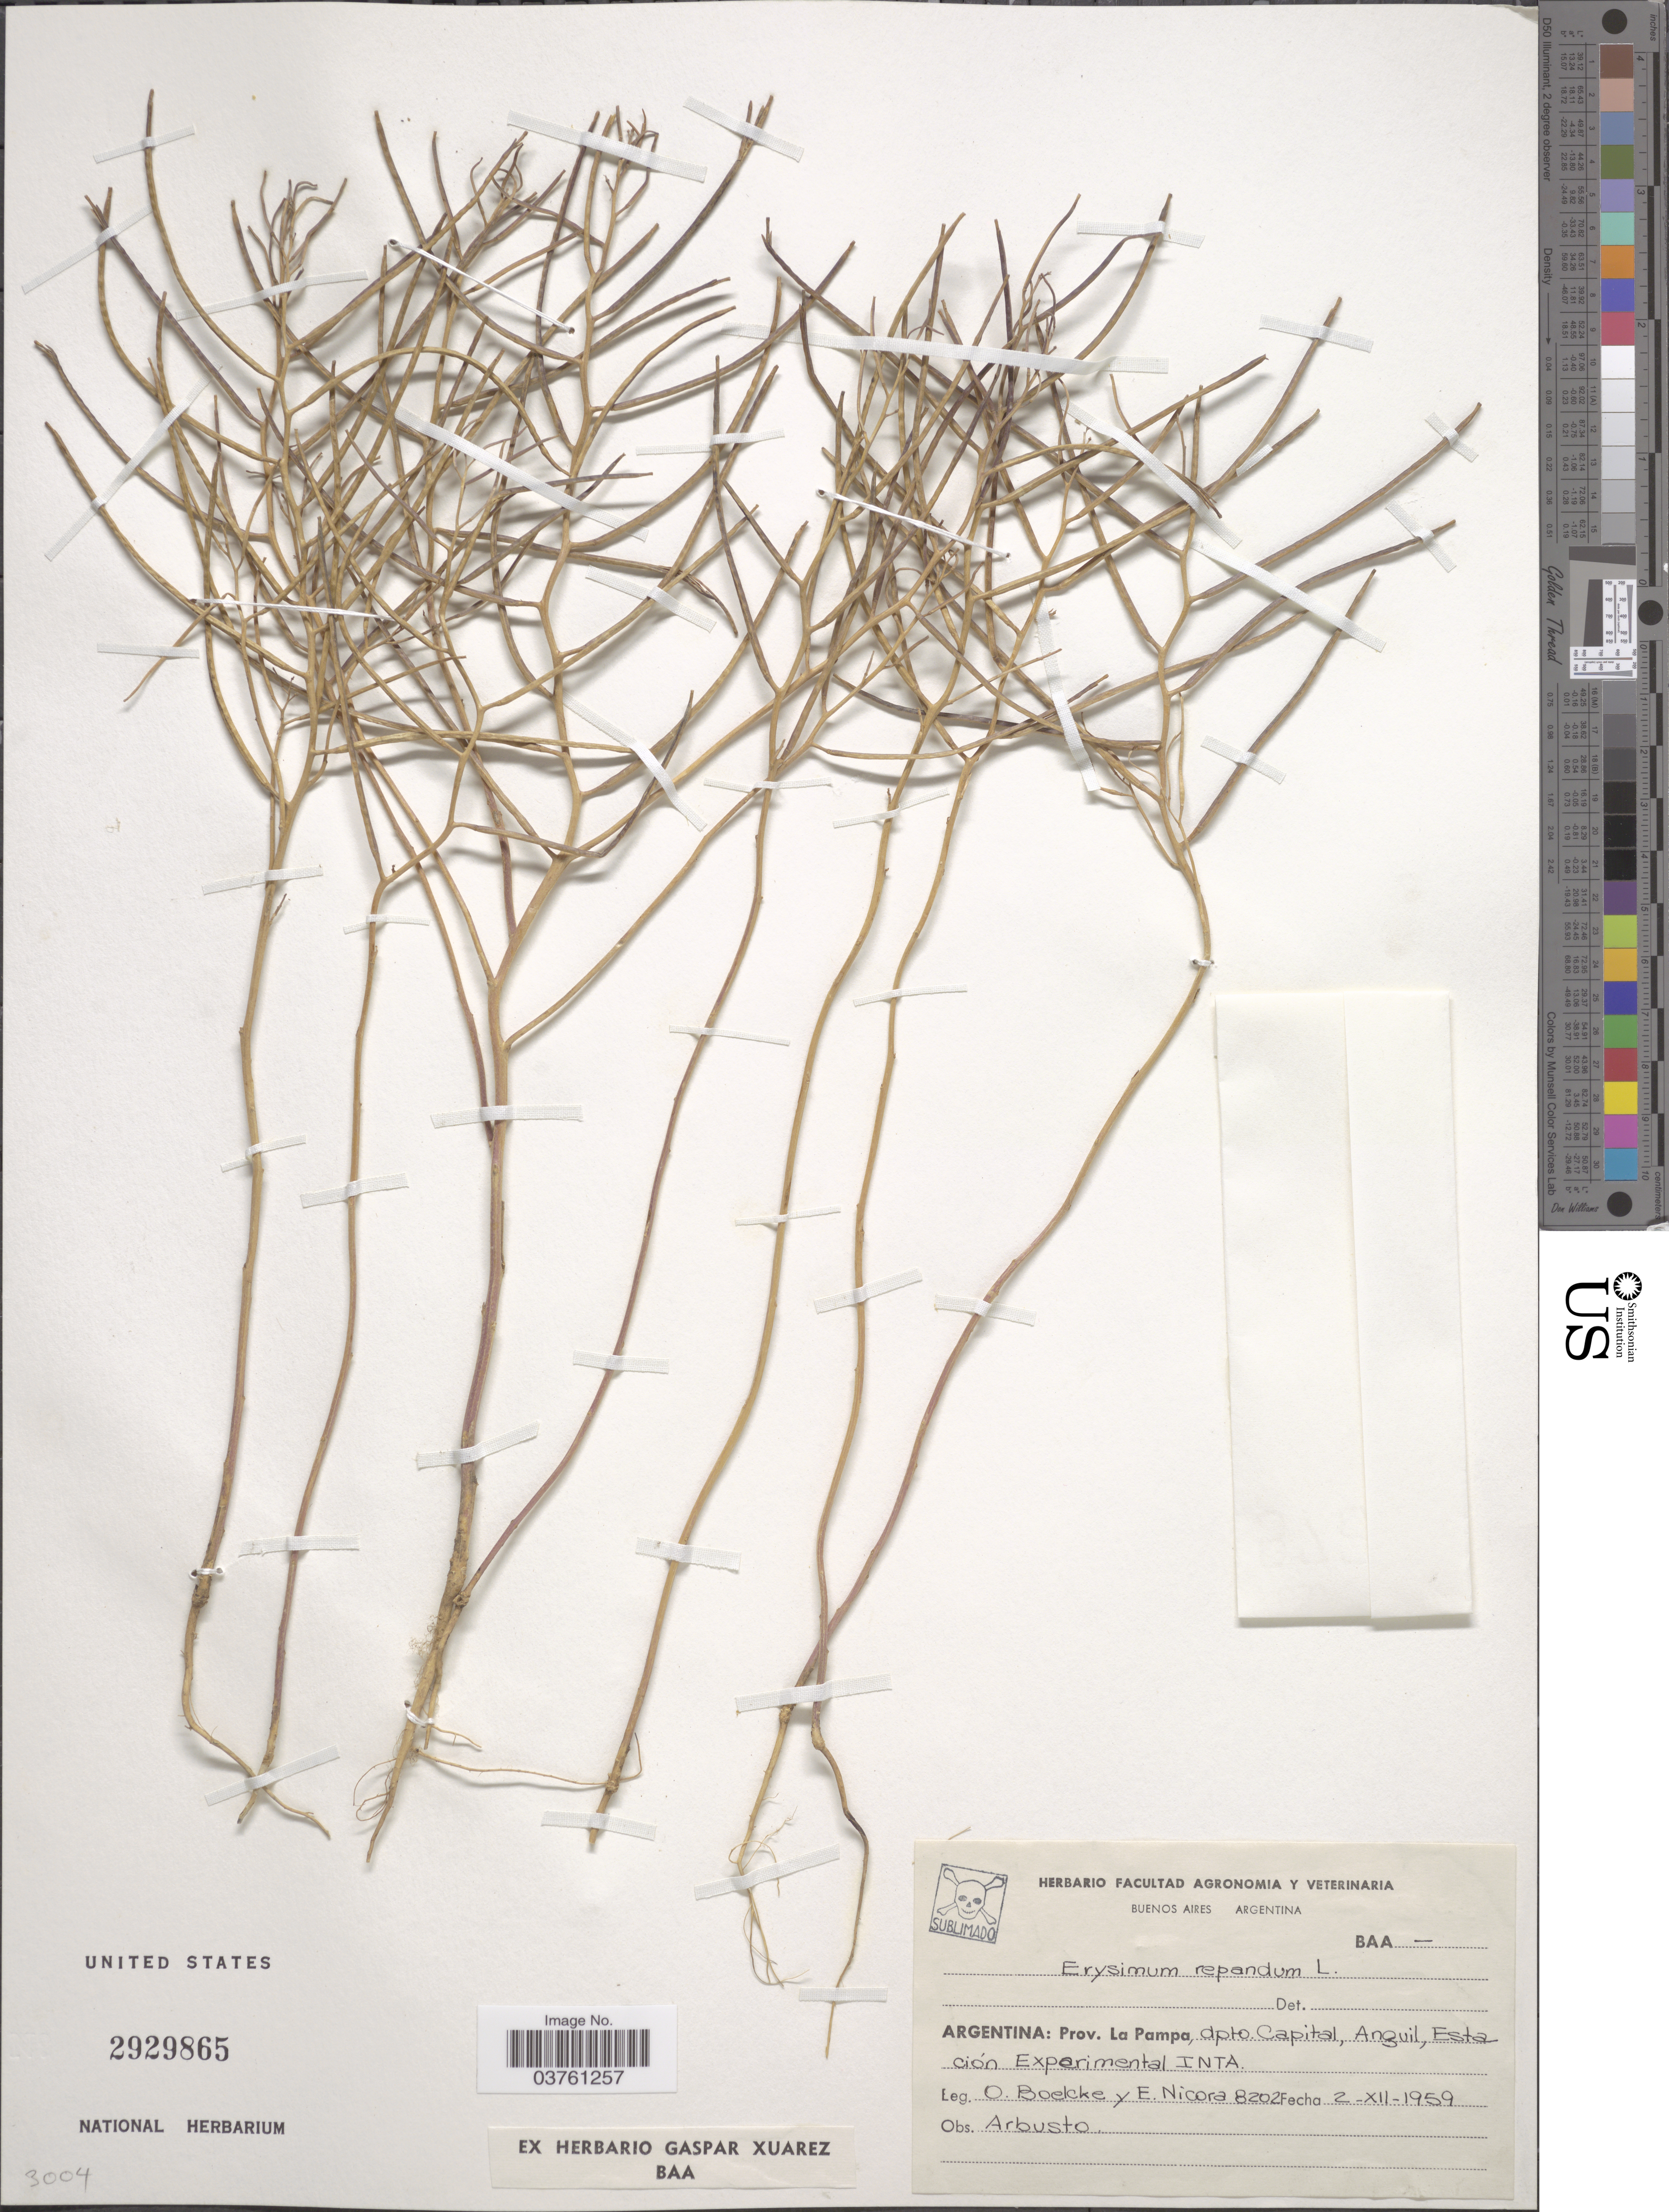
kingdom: Plantae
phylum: Tracheophyta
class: Magnoliopsida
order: Brassicales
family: Brassicaceae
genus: Erysimum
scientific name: Erysimum repandum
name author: L.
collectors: O. Boelcke & E. Nicora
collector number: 820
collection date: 1959-12-02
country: Argentina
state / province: La Pampa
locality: Dpto. Capital, Anguil, Estación Experimental INTA.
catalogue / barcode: US 2929865